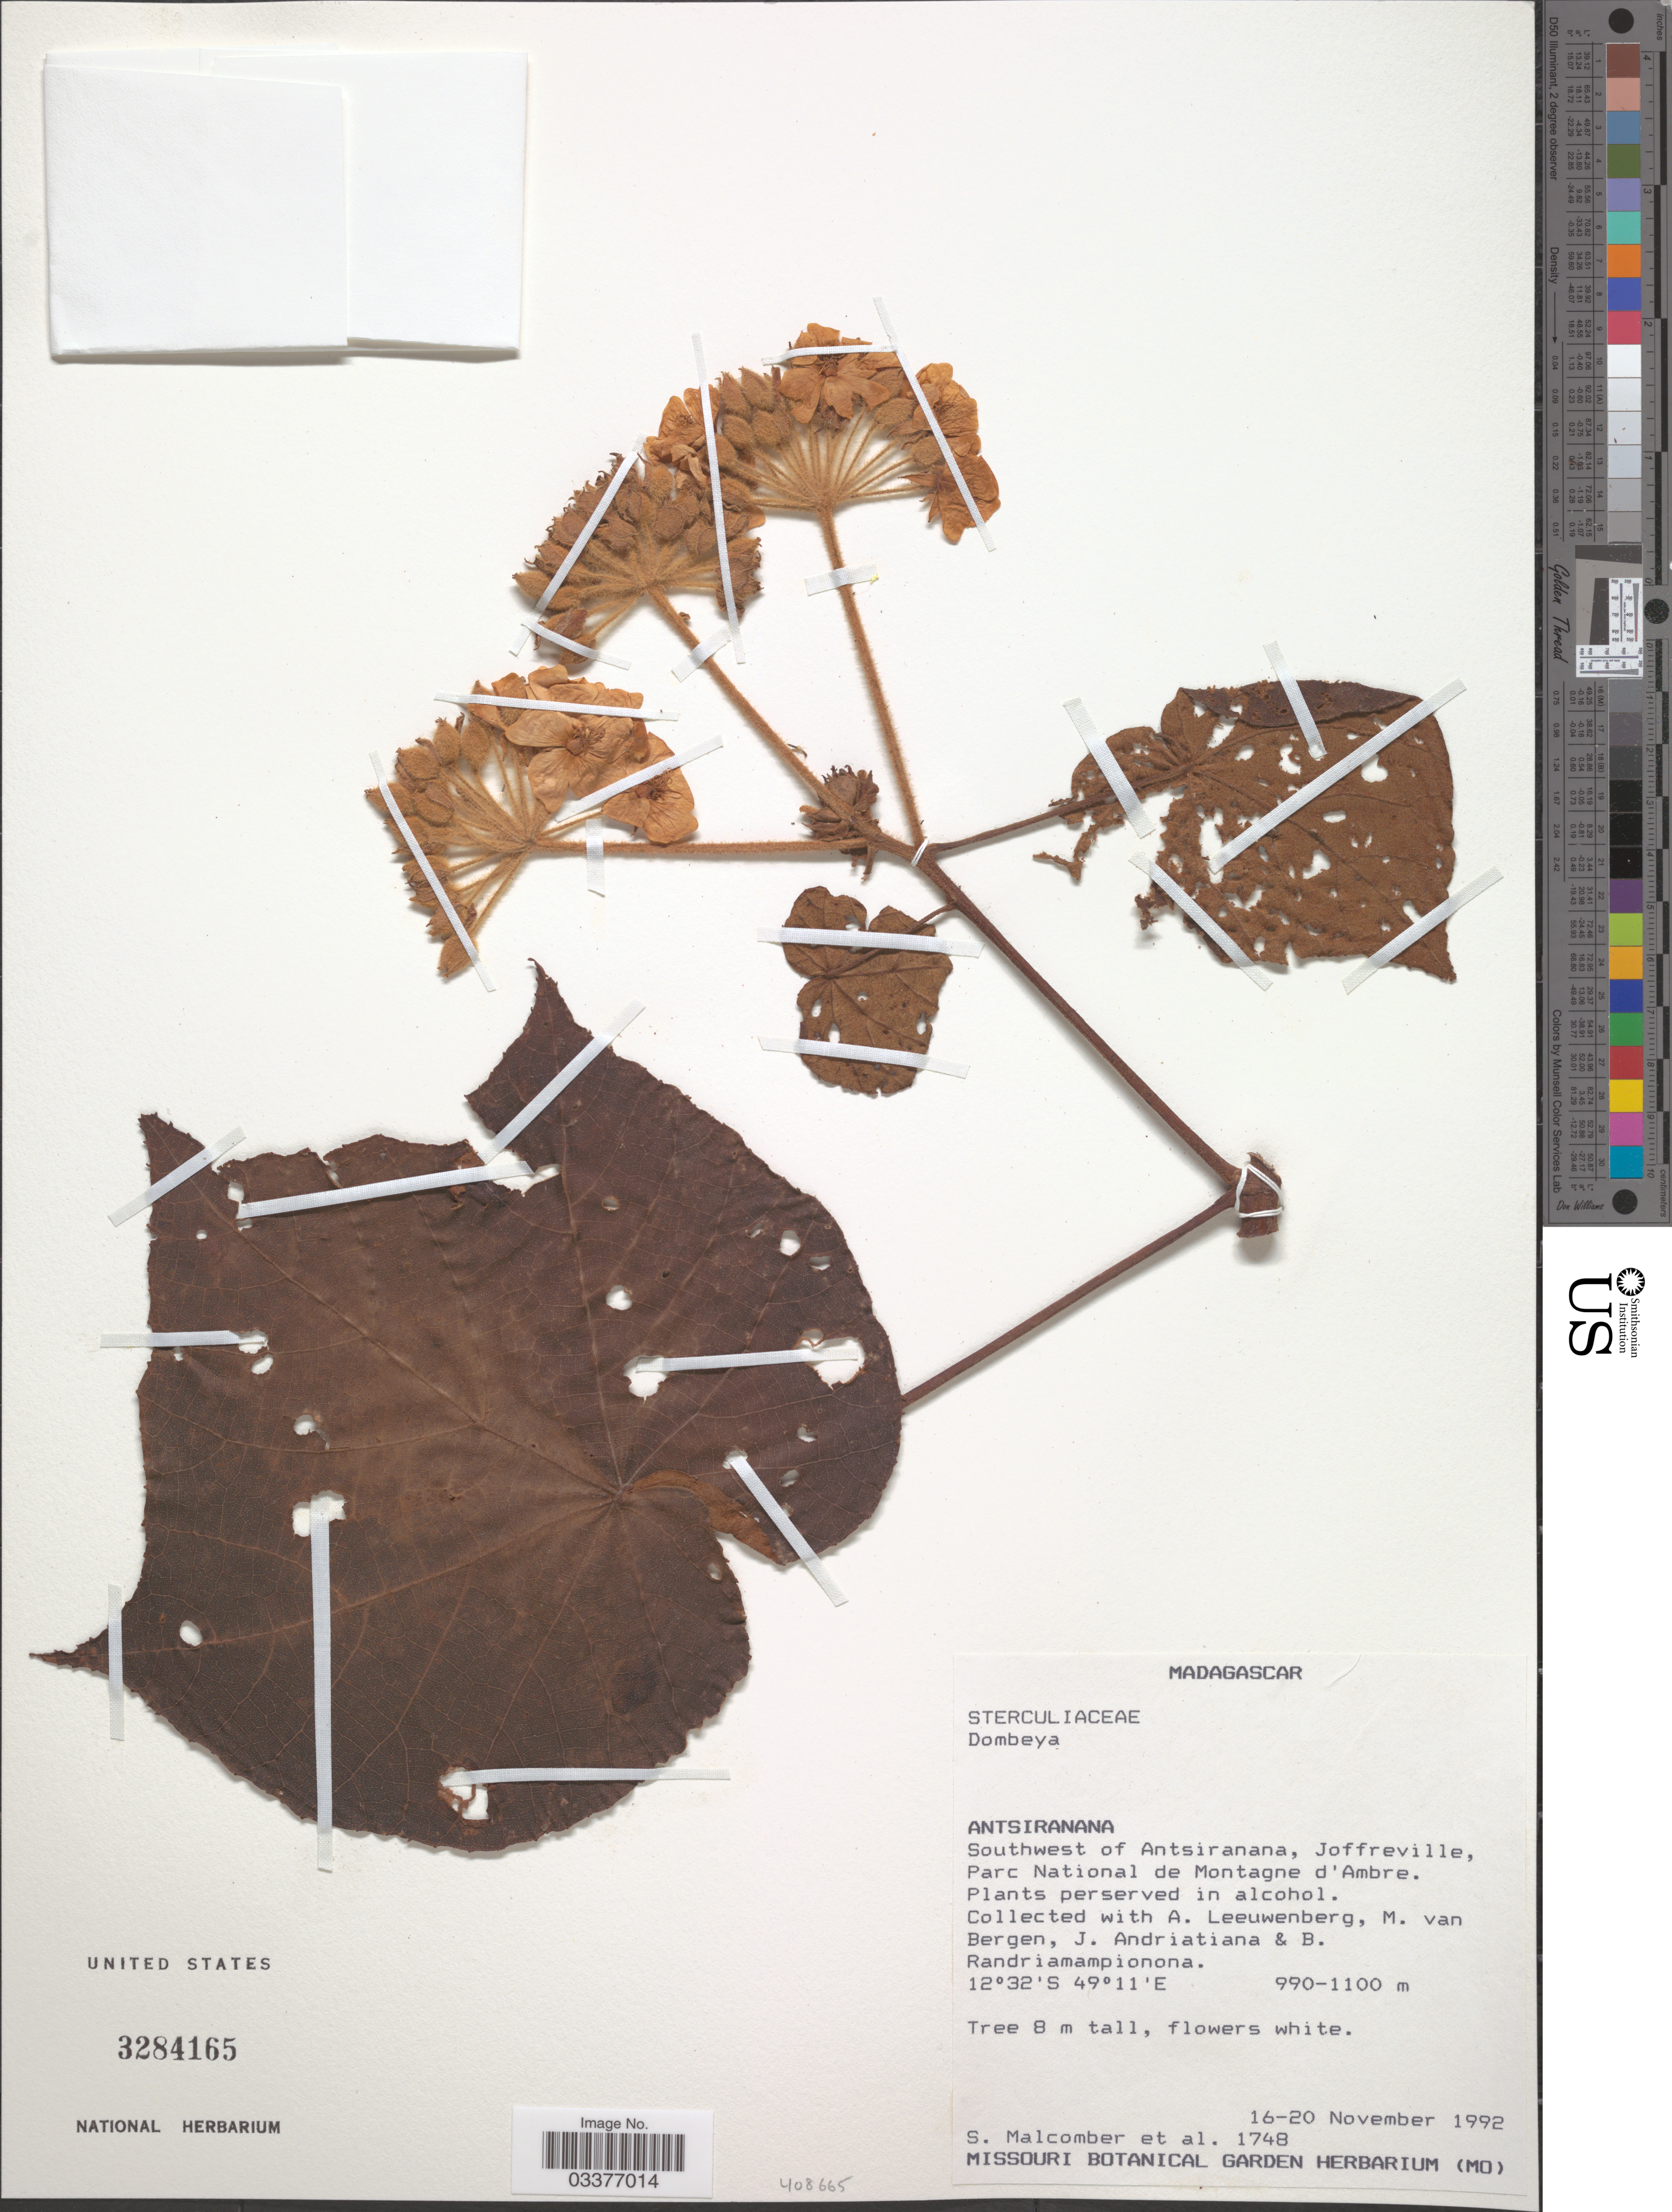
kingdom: Plantae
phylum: Tracheophyta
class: Magnoliopsida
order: Malvales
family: Malvaceae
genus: Dombeya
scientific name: Dombeya sp.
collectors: S. T. Malcomber, A. Leeuwenberg, M. van Bergen, J. Andriatiana & B. Randriamampionona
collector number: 1748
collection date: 1992-11-16/1992-11-20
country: Madagascar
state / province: Diana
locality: Southwest of Antsiranana, Joffreville, Parc National de Montagne d'Ambre.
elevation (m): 990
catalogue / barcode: US 3284165